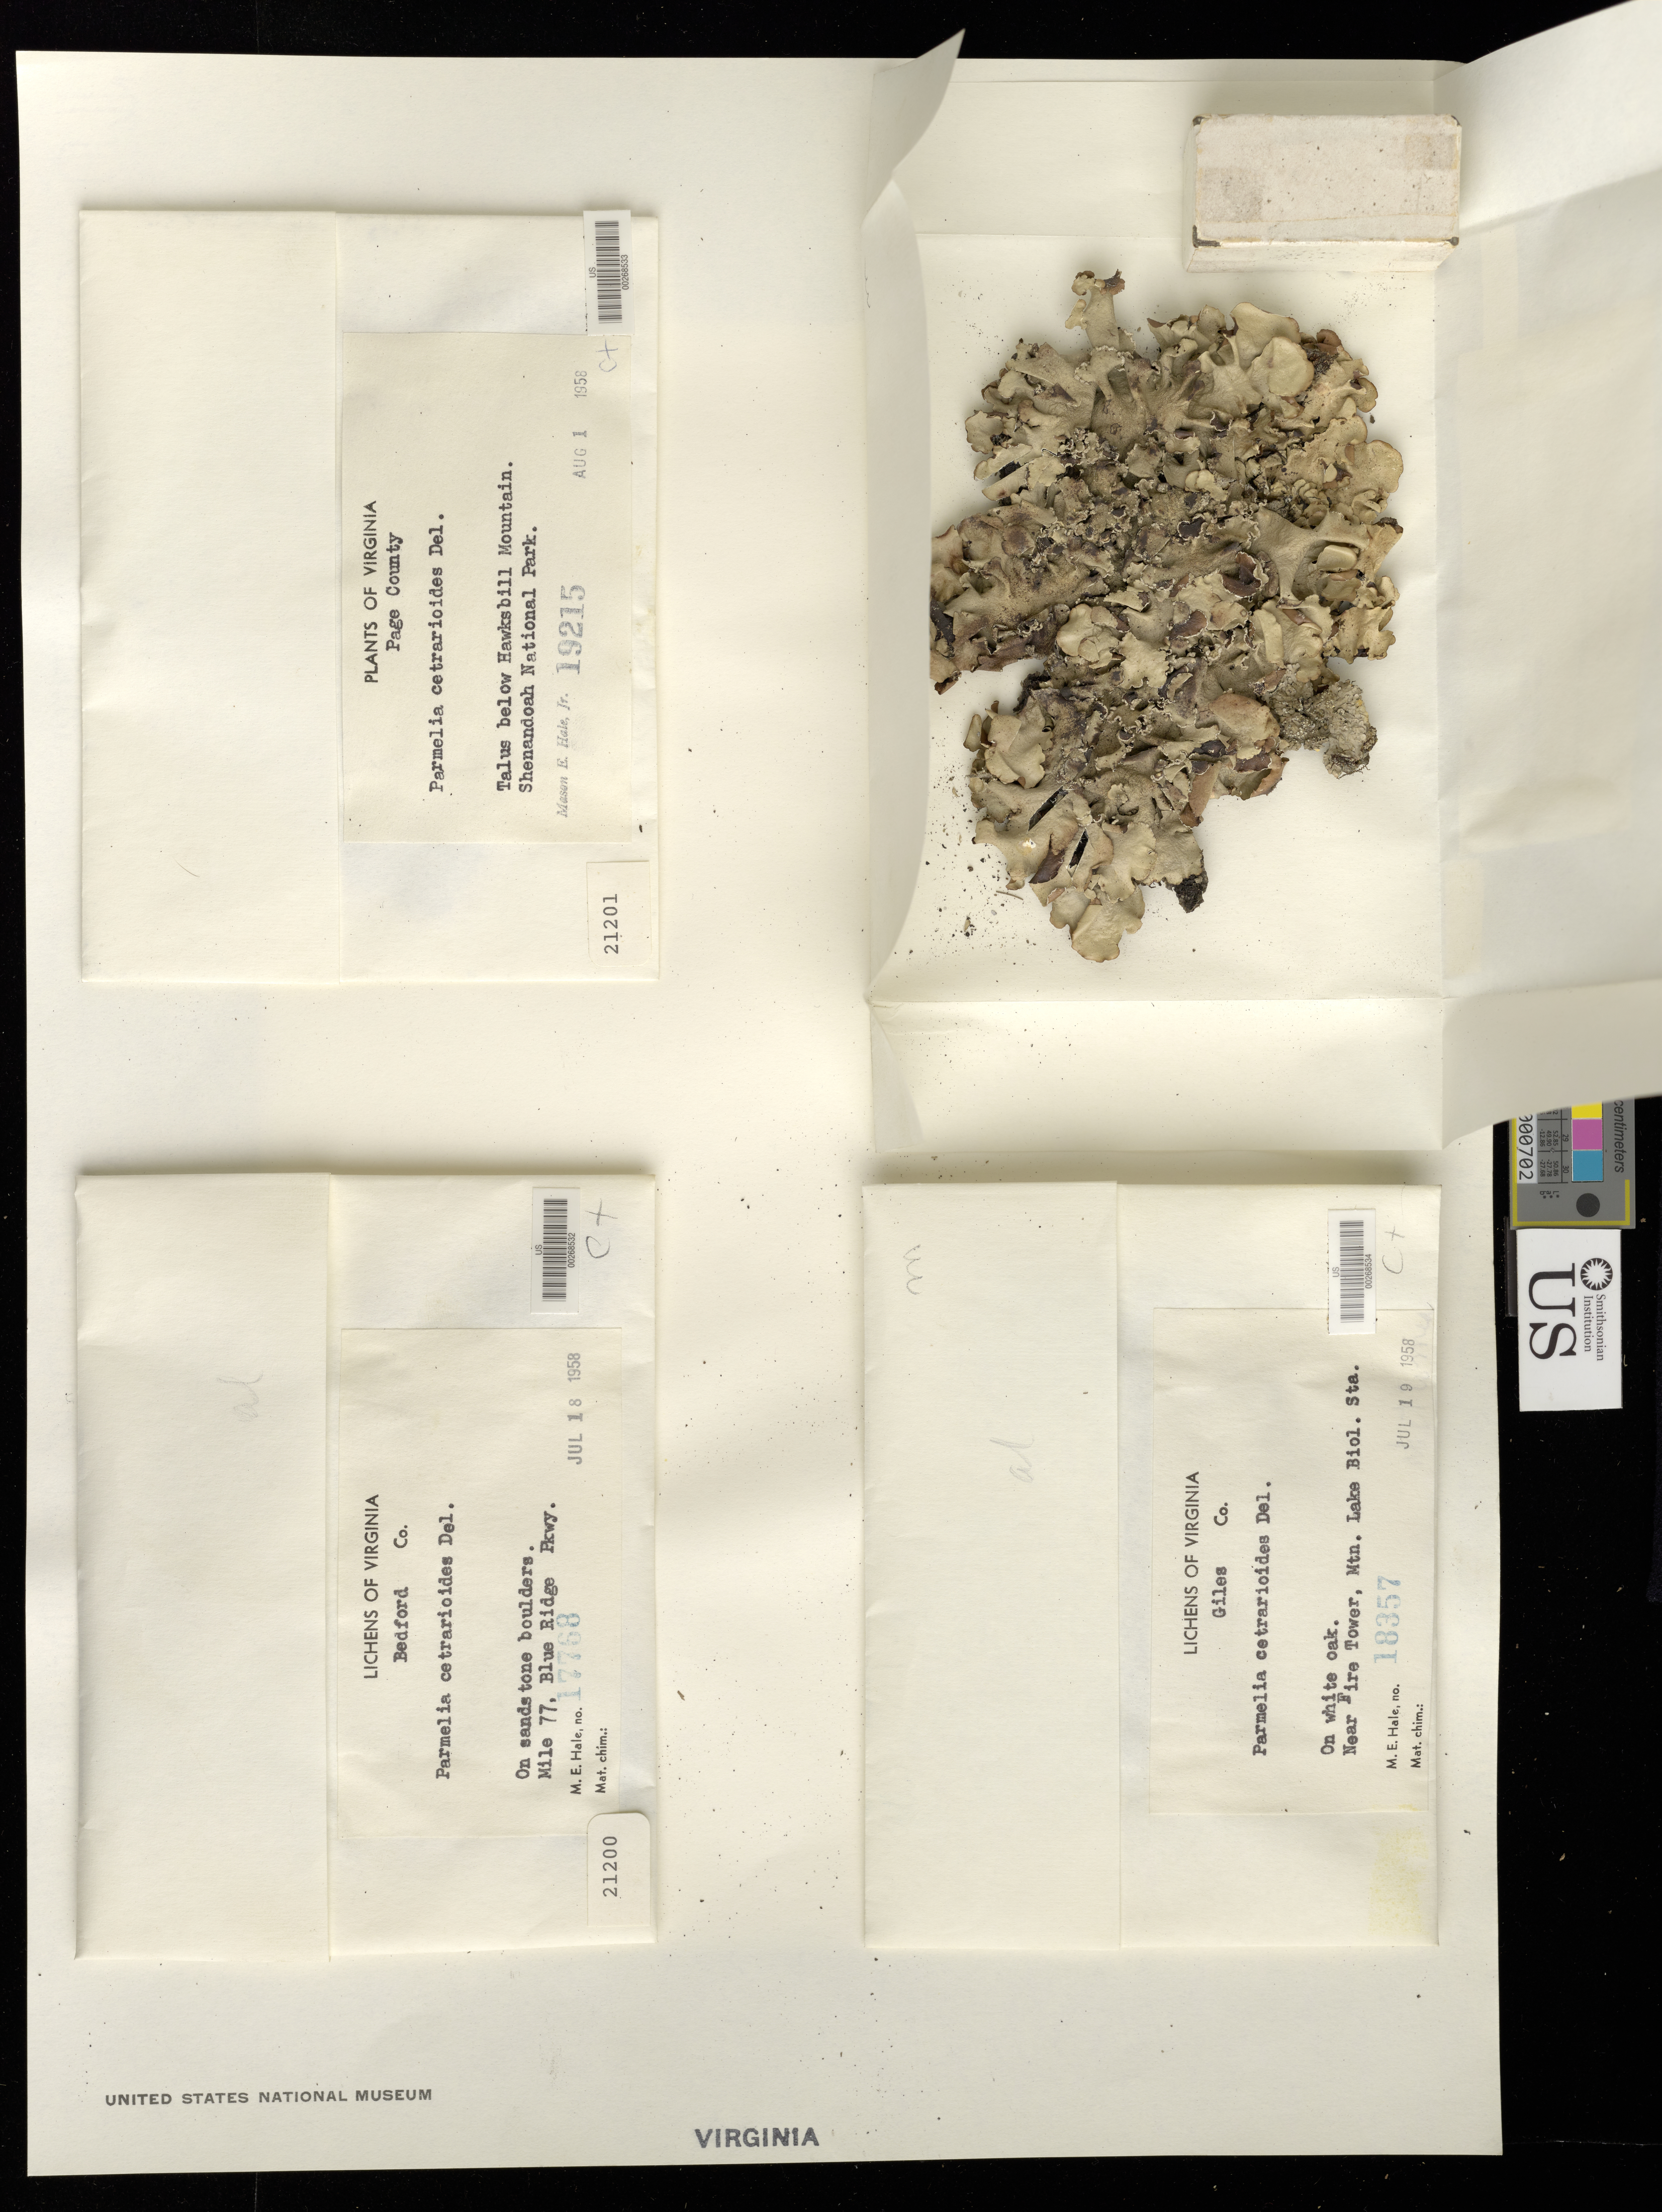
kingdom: Fungi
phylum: Ascomycota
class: Lecanoromycetes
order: Lecanorales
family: Parmeliaceae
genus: Cetrelia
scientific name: Cetrelia olivetorum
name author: (Nyl.) W.L. Culb. & C.F. Culb.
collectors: M. Hale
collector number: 17888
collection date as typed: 18 Jul 1958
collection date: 1958-07-18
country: United States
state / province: Virginia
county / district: Giles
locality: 1 mi W of Mountain Lake Biological Station